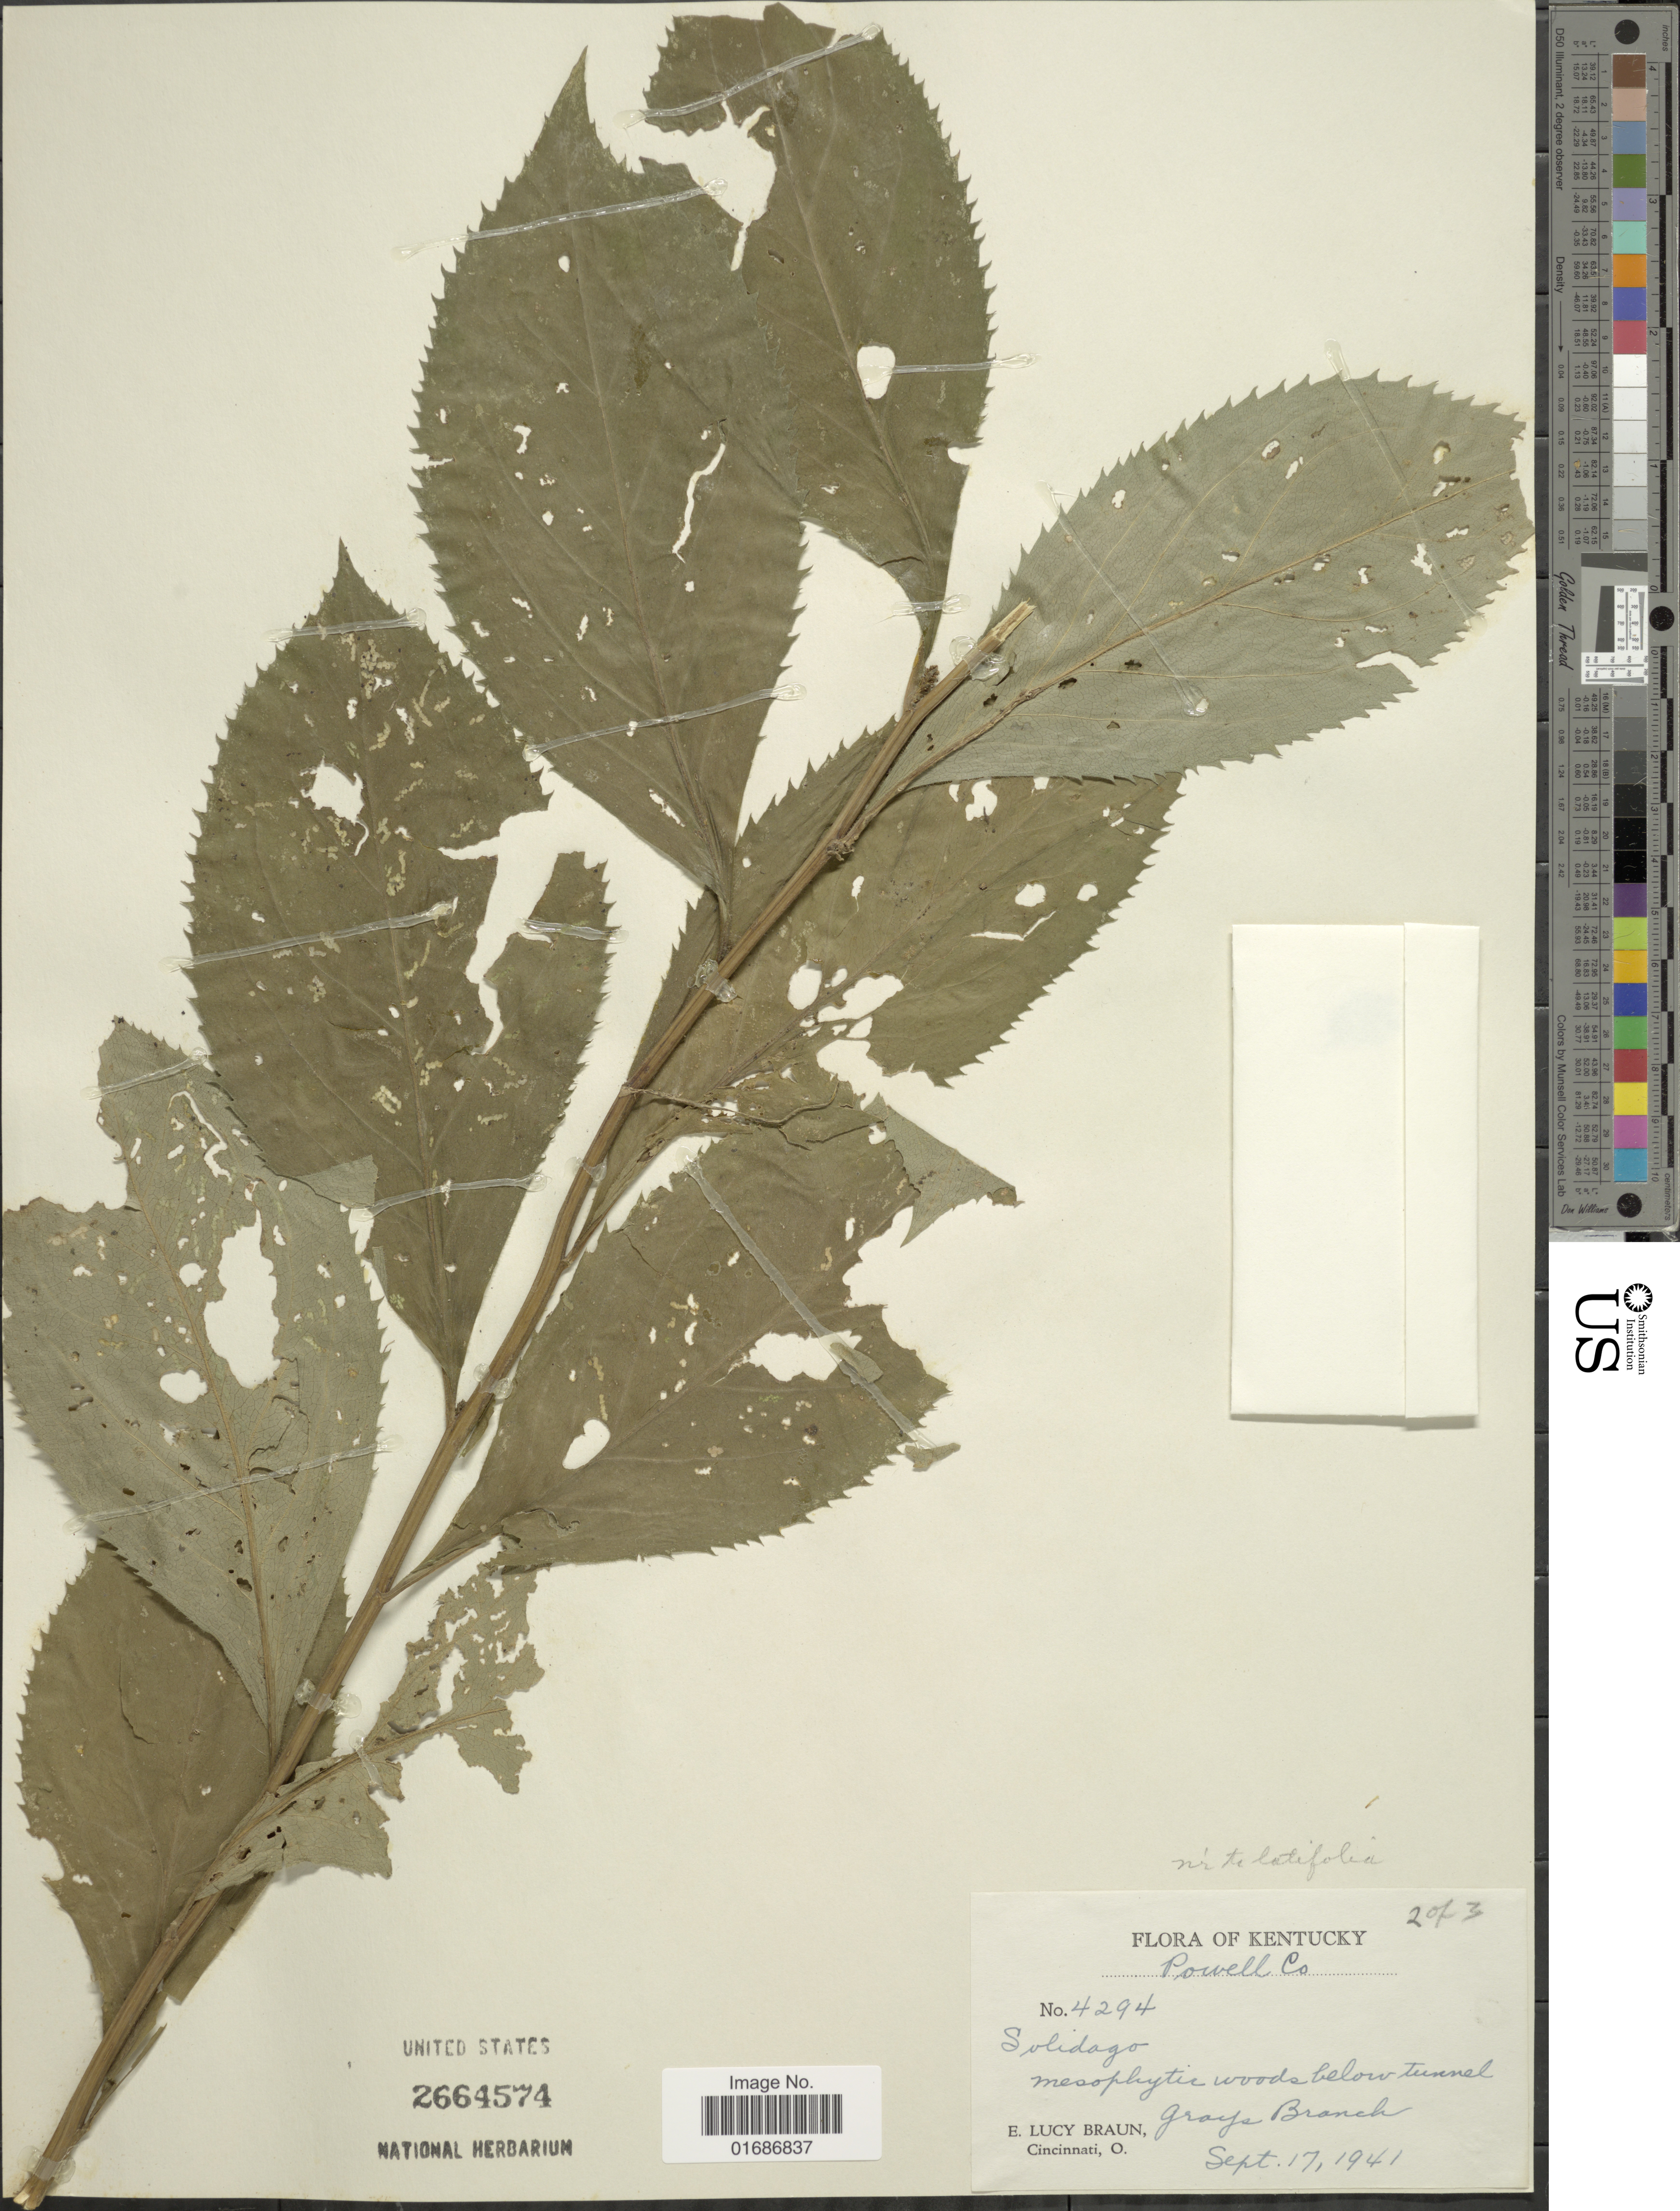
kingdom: Plantae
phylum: Tracheophyta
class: Magnoliopsida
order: Asterales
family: Asteraceae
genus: Solidago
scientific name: Solidago flexicaulis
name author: L.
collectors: E. L. Braun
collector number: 4294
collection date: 1941-09-17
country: United States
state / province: Kentucky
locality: Powell Co, Mesophytic woods below tunnel, Grays Branch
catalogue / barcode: US 2664574